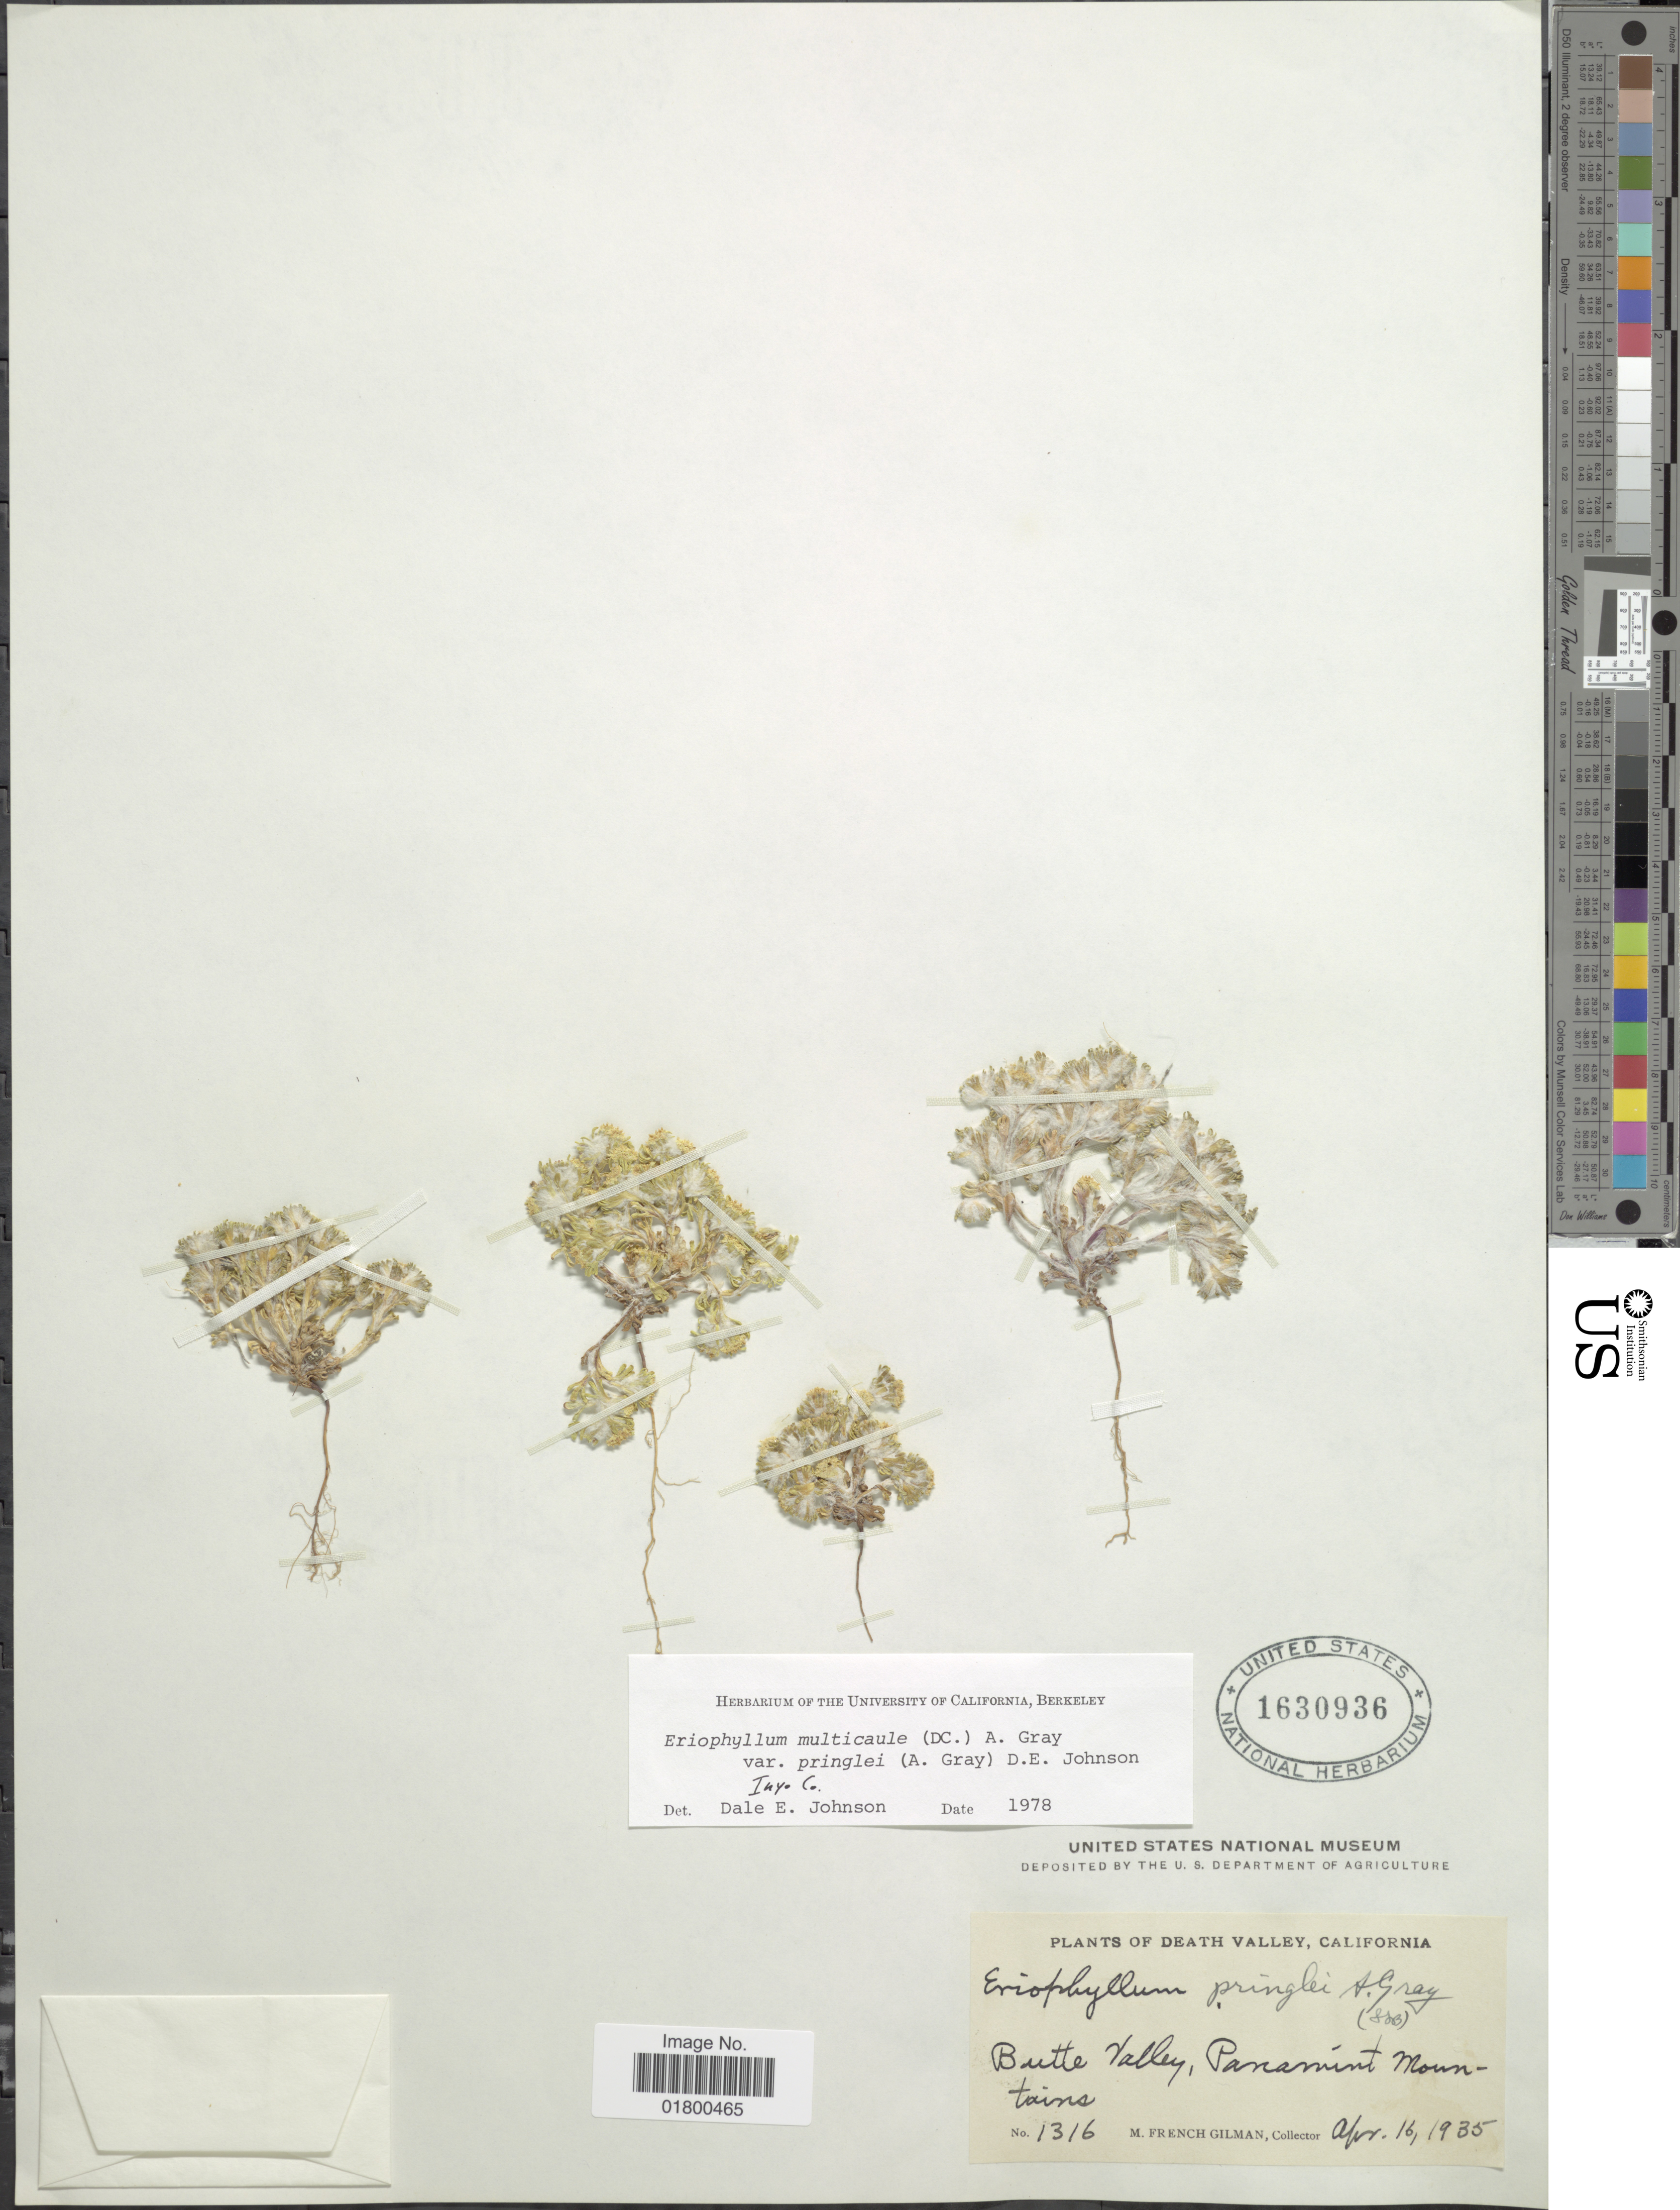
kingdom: Plantae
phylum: Tracheophyta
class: Magnoliopsida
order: Asterales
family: Asteraceae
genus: Eriophyllum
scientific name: Eriophyllum multicaule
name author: (DC.) A. Gray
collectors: M. F. Gilman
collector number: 1316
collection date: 1935-04-16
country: United States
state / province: California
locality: Death Valley, California, Butte Valley, Panamint Mountains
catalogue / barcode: US 1630936